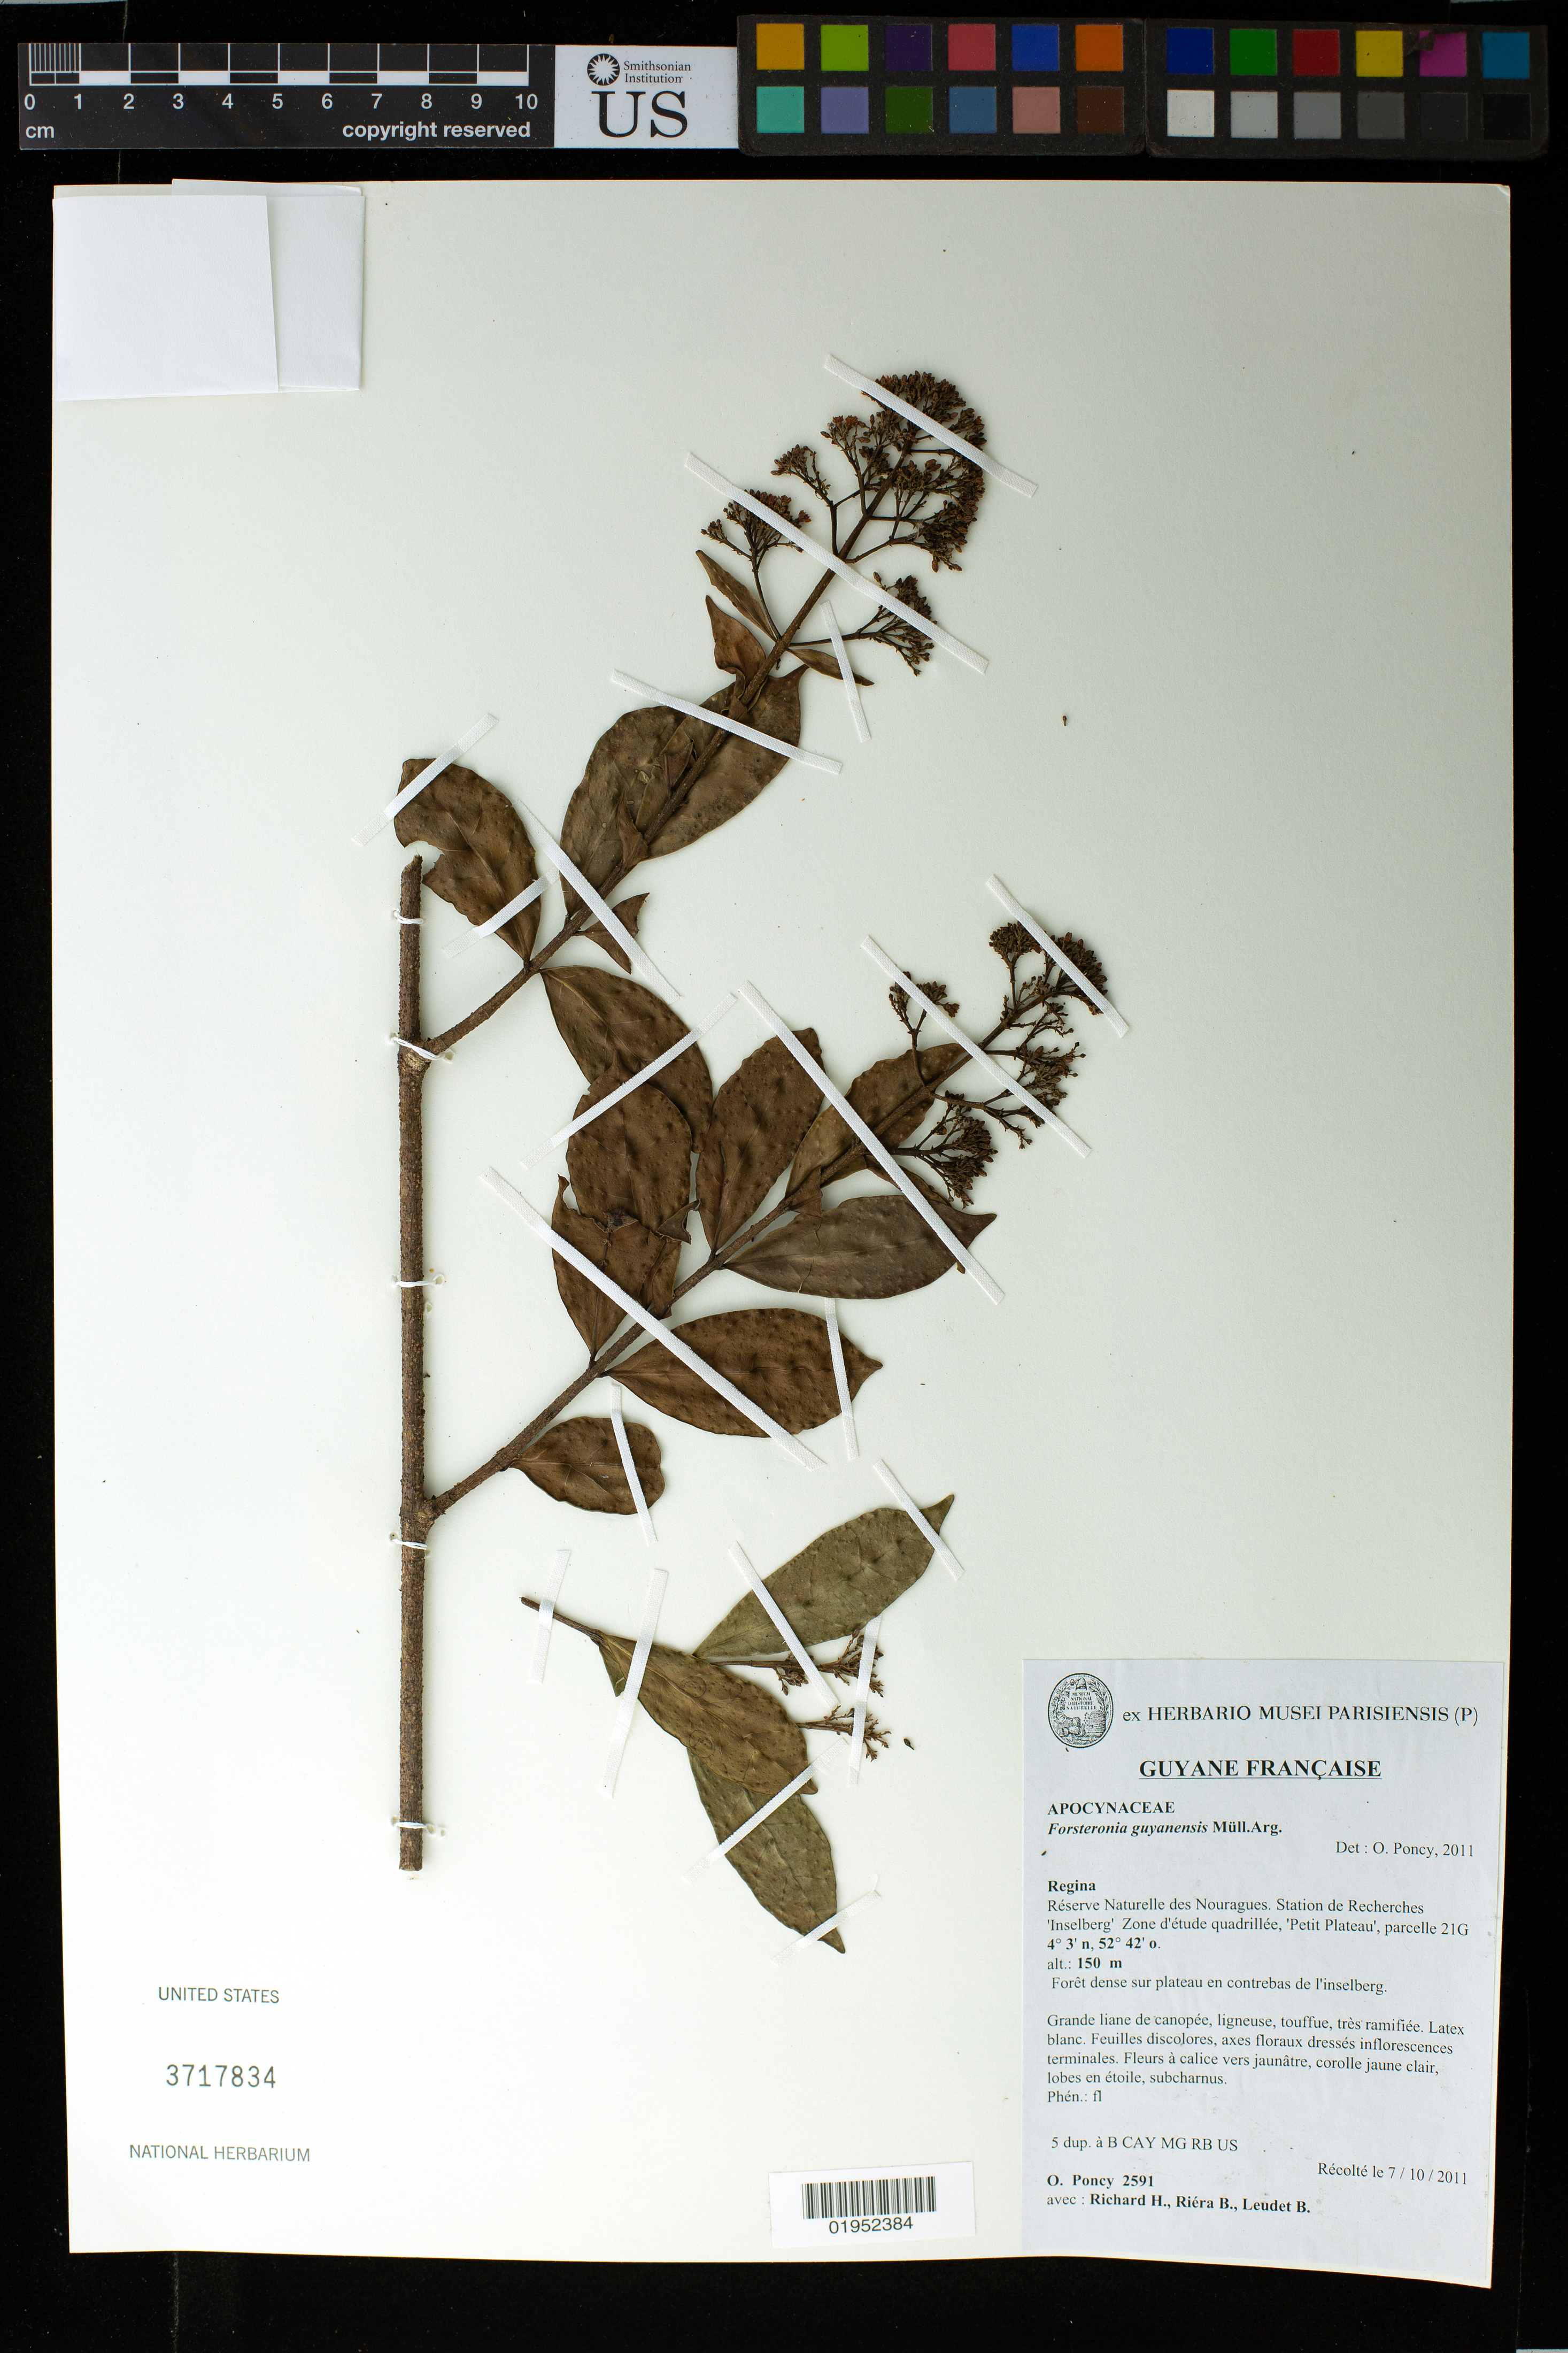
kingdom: Plantae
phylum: Tracheophyta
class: Magnoliopsida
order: Gentianales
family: Apocynaceae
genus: Forsteronia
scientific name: Forsteronia guyanensis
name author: Müll. Arg.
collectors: O. Poncy, H. Richard, B. Riéra & B. Leudet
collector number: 2591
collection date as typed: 7 Oct 2011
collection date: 2011-10-07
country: French Guiana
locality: Regina: Reserve Naturelle des Nouragues. Sttion de Recherches "Inselberg" Zone d'etude quadrillee, "Petit Plateau", parcelle 21G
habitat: Foret dense sur plateau en contrebas de l'inselberg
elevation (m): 150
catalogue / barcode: US 3717834